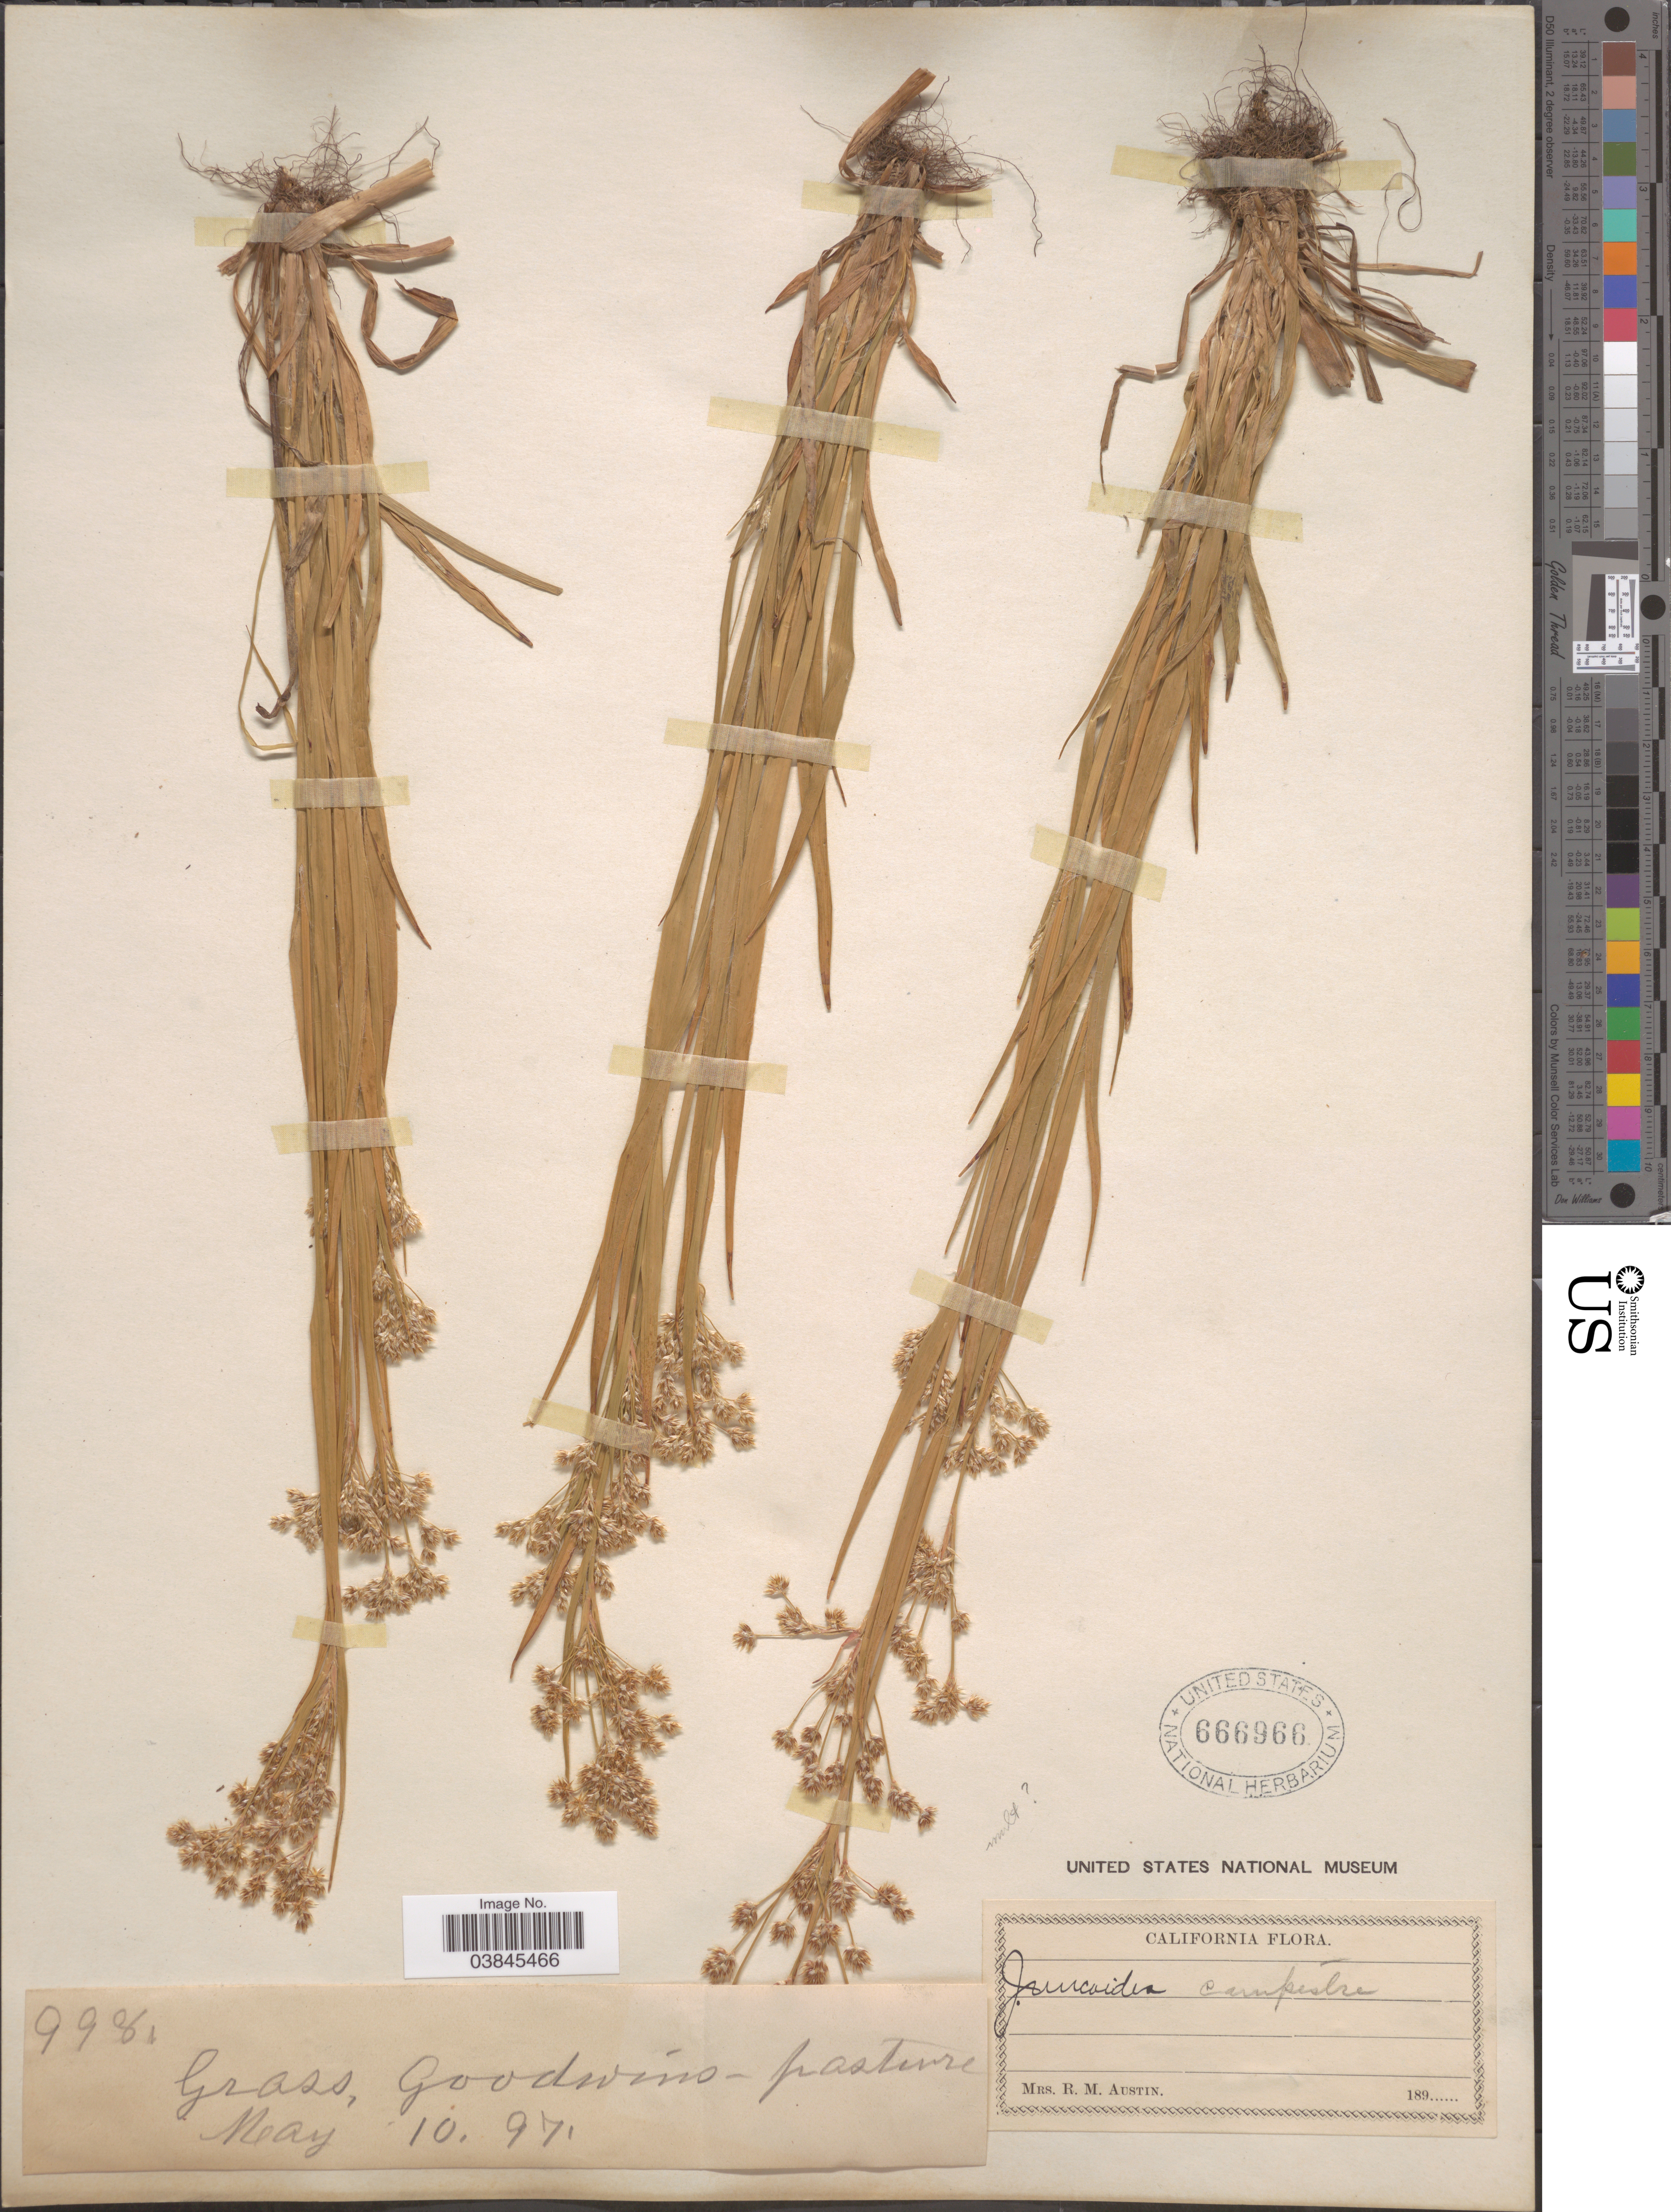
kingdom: Plantae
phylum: Tracheophyta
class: Liliopsida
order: Poales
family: Juncaceae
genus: Luzula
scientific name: Luzula campestris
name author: (L.) DC.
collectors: R. Austin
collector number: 9981*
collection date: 1897-05-10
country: United States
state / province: California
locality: Grass, Goodwins - pasture.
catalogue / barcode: US 666966